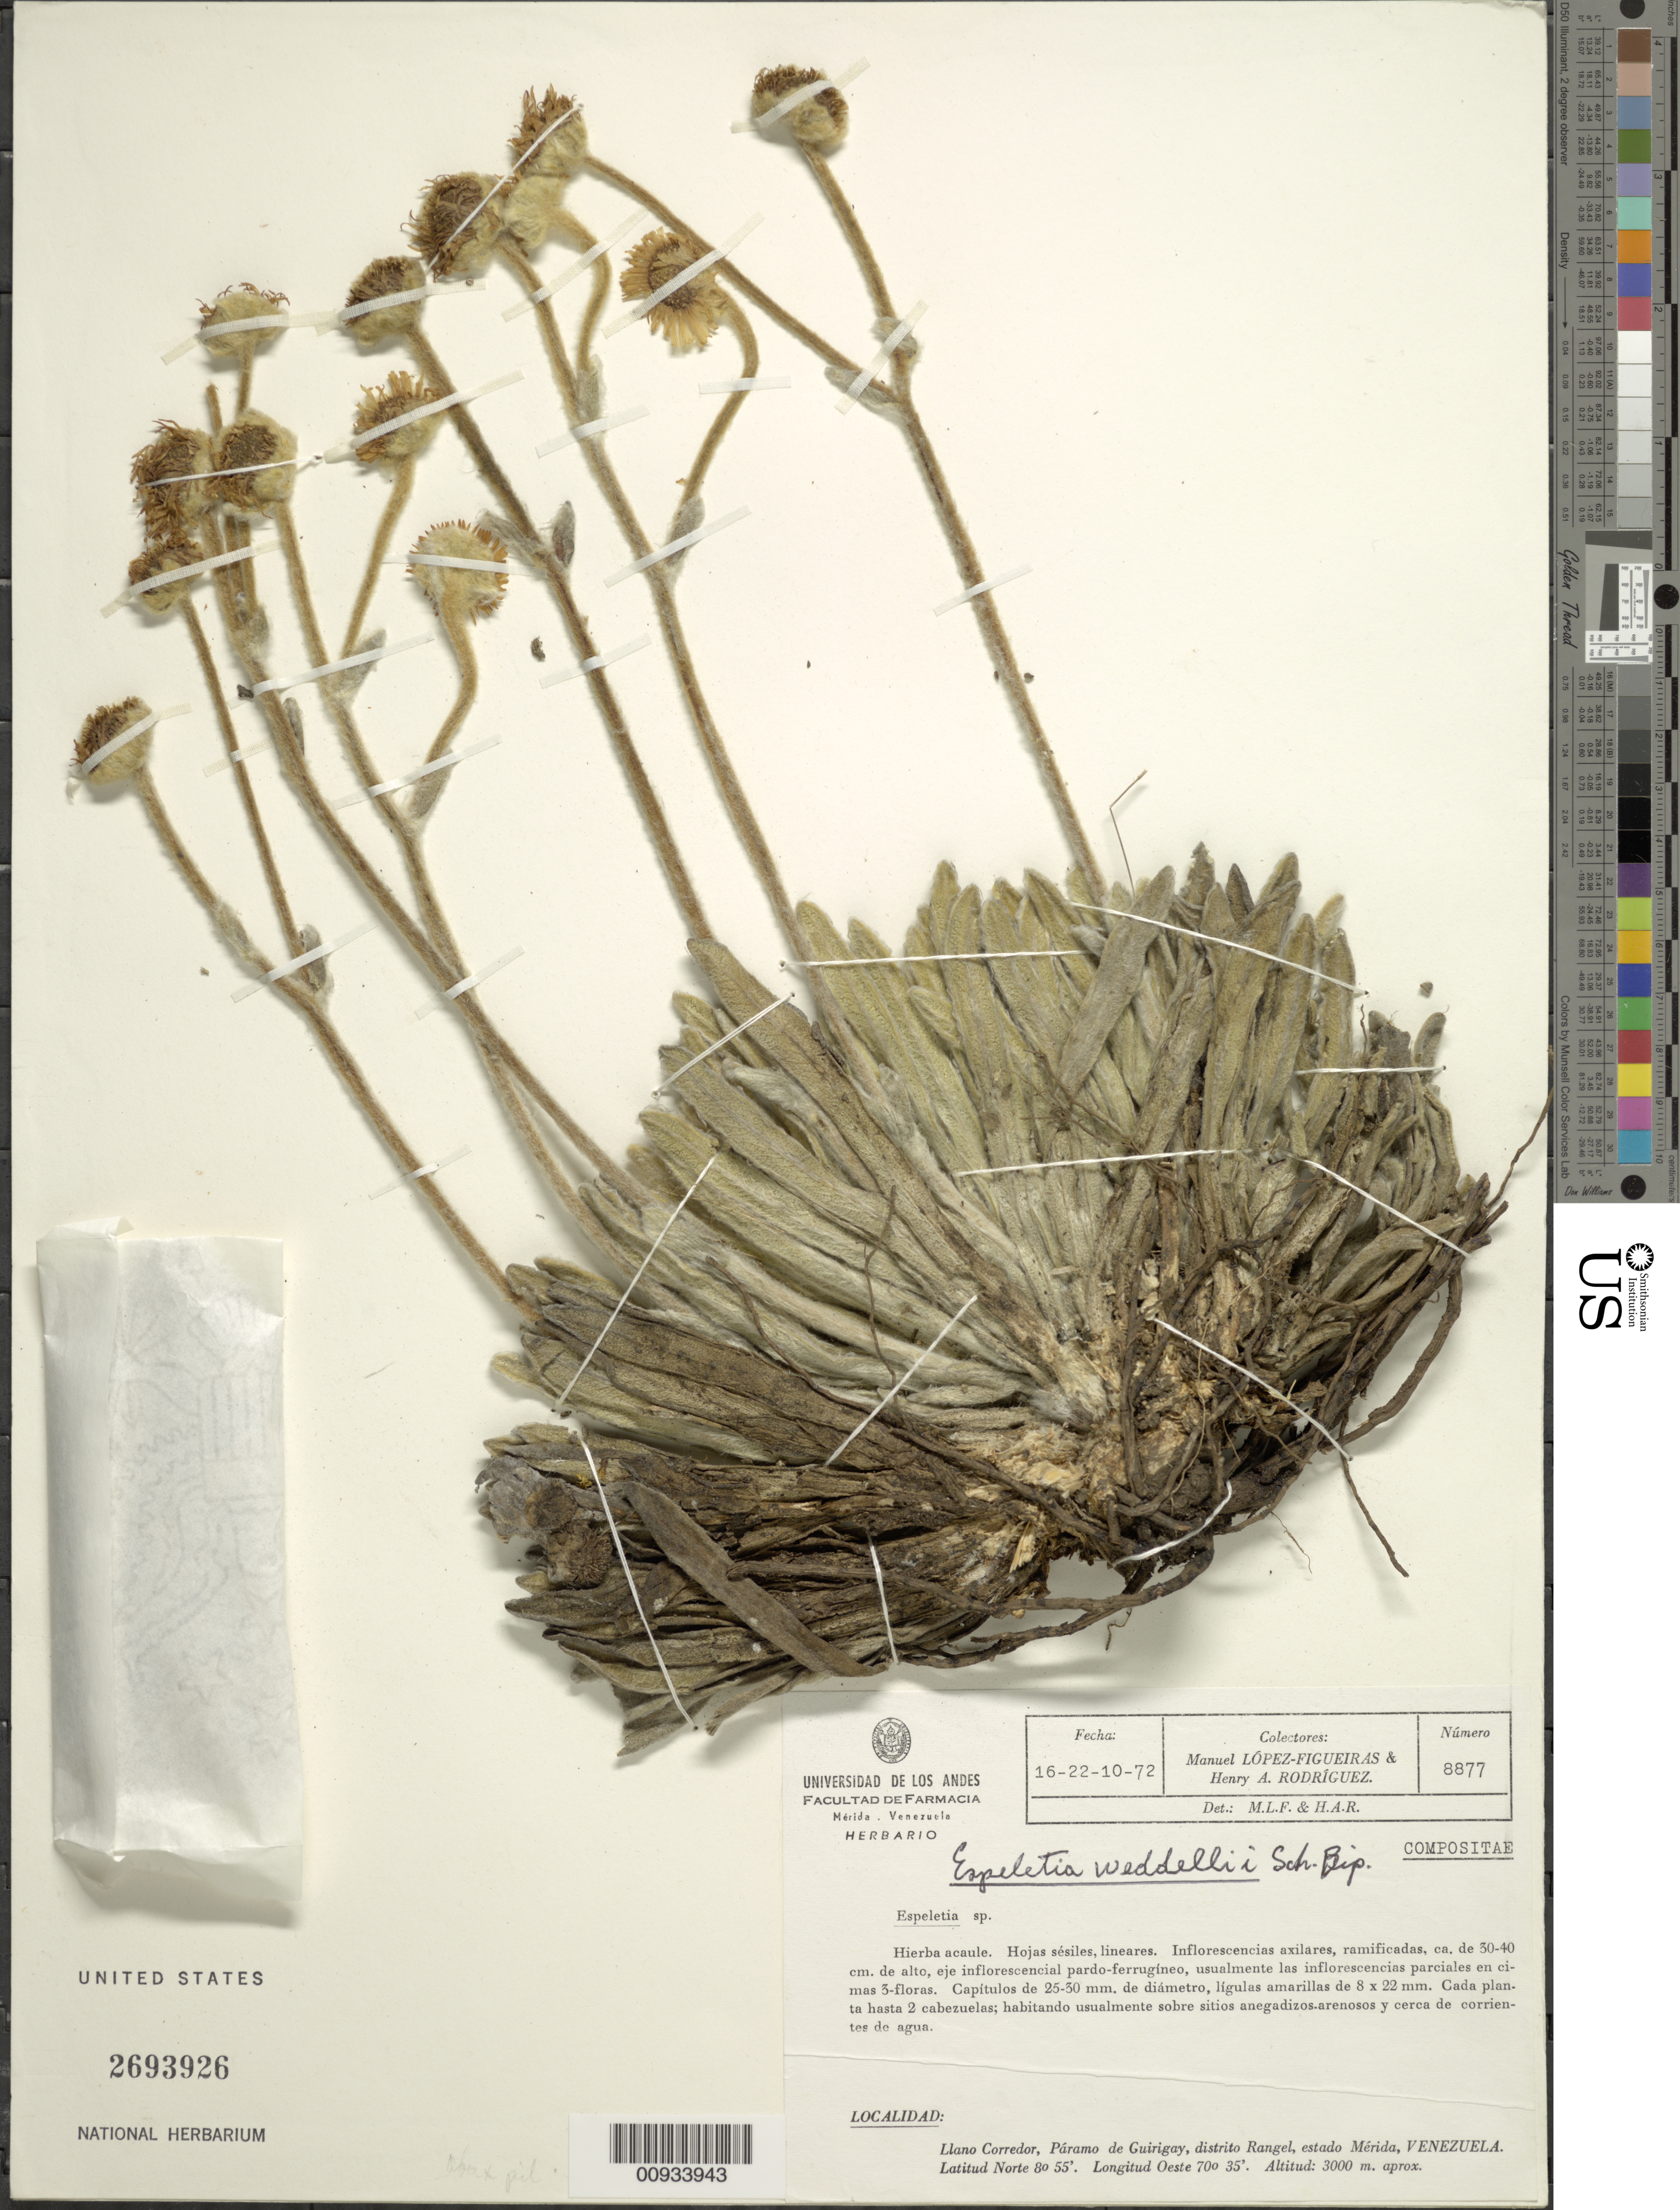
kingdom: Plantae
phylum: Tracheophyta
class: Magnoliopsida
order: Asterales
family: Asteraceae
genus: Espeletia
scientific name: Espeletia weddellii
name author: Sch. Bip. ex Wedd.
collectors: M. López Figueiras & H. A. Rodriguez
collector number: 8877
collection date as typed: Transcribed d/m/y: 16/10/72 to 22/10/72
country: Venezuela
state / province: Mérida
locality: Llano Corredor, Paramo de Guirigay, distrito Rangel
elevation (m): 3000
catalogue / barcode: US 2693926